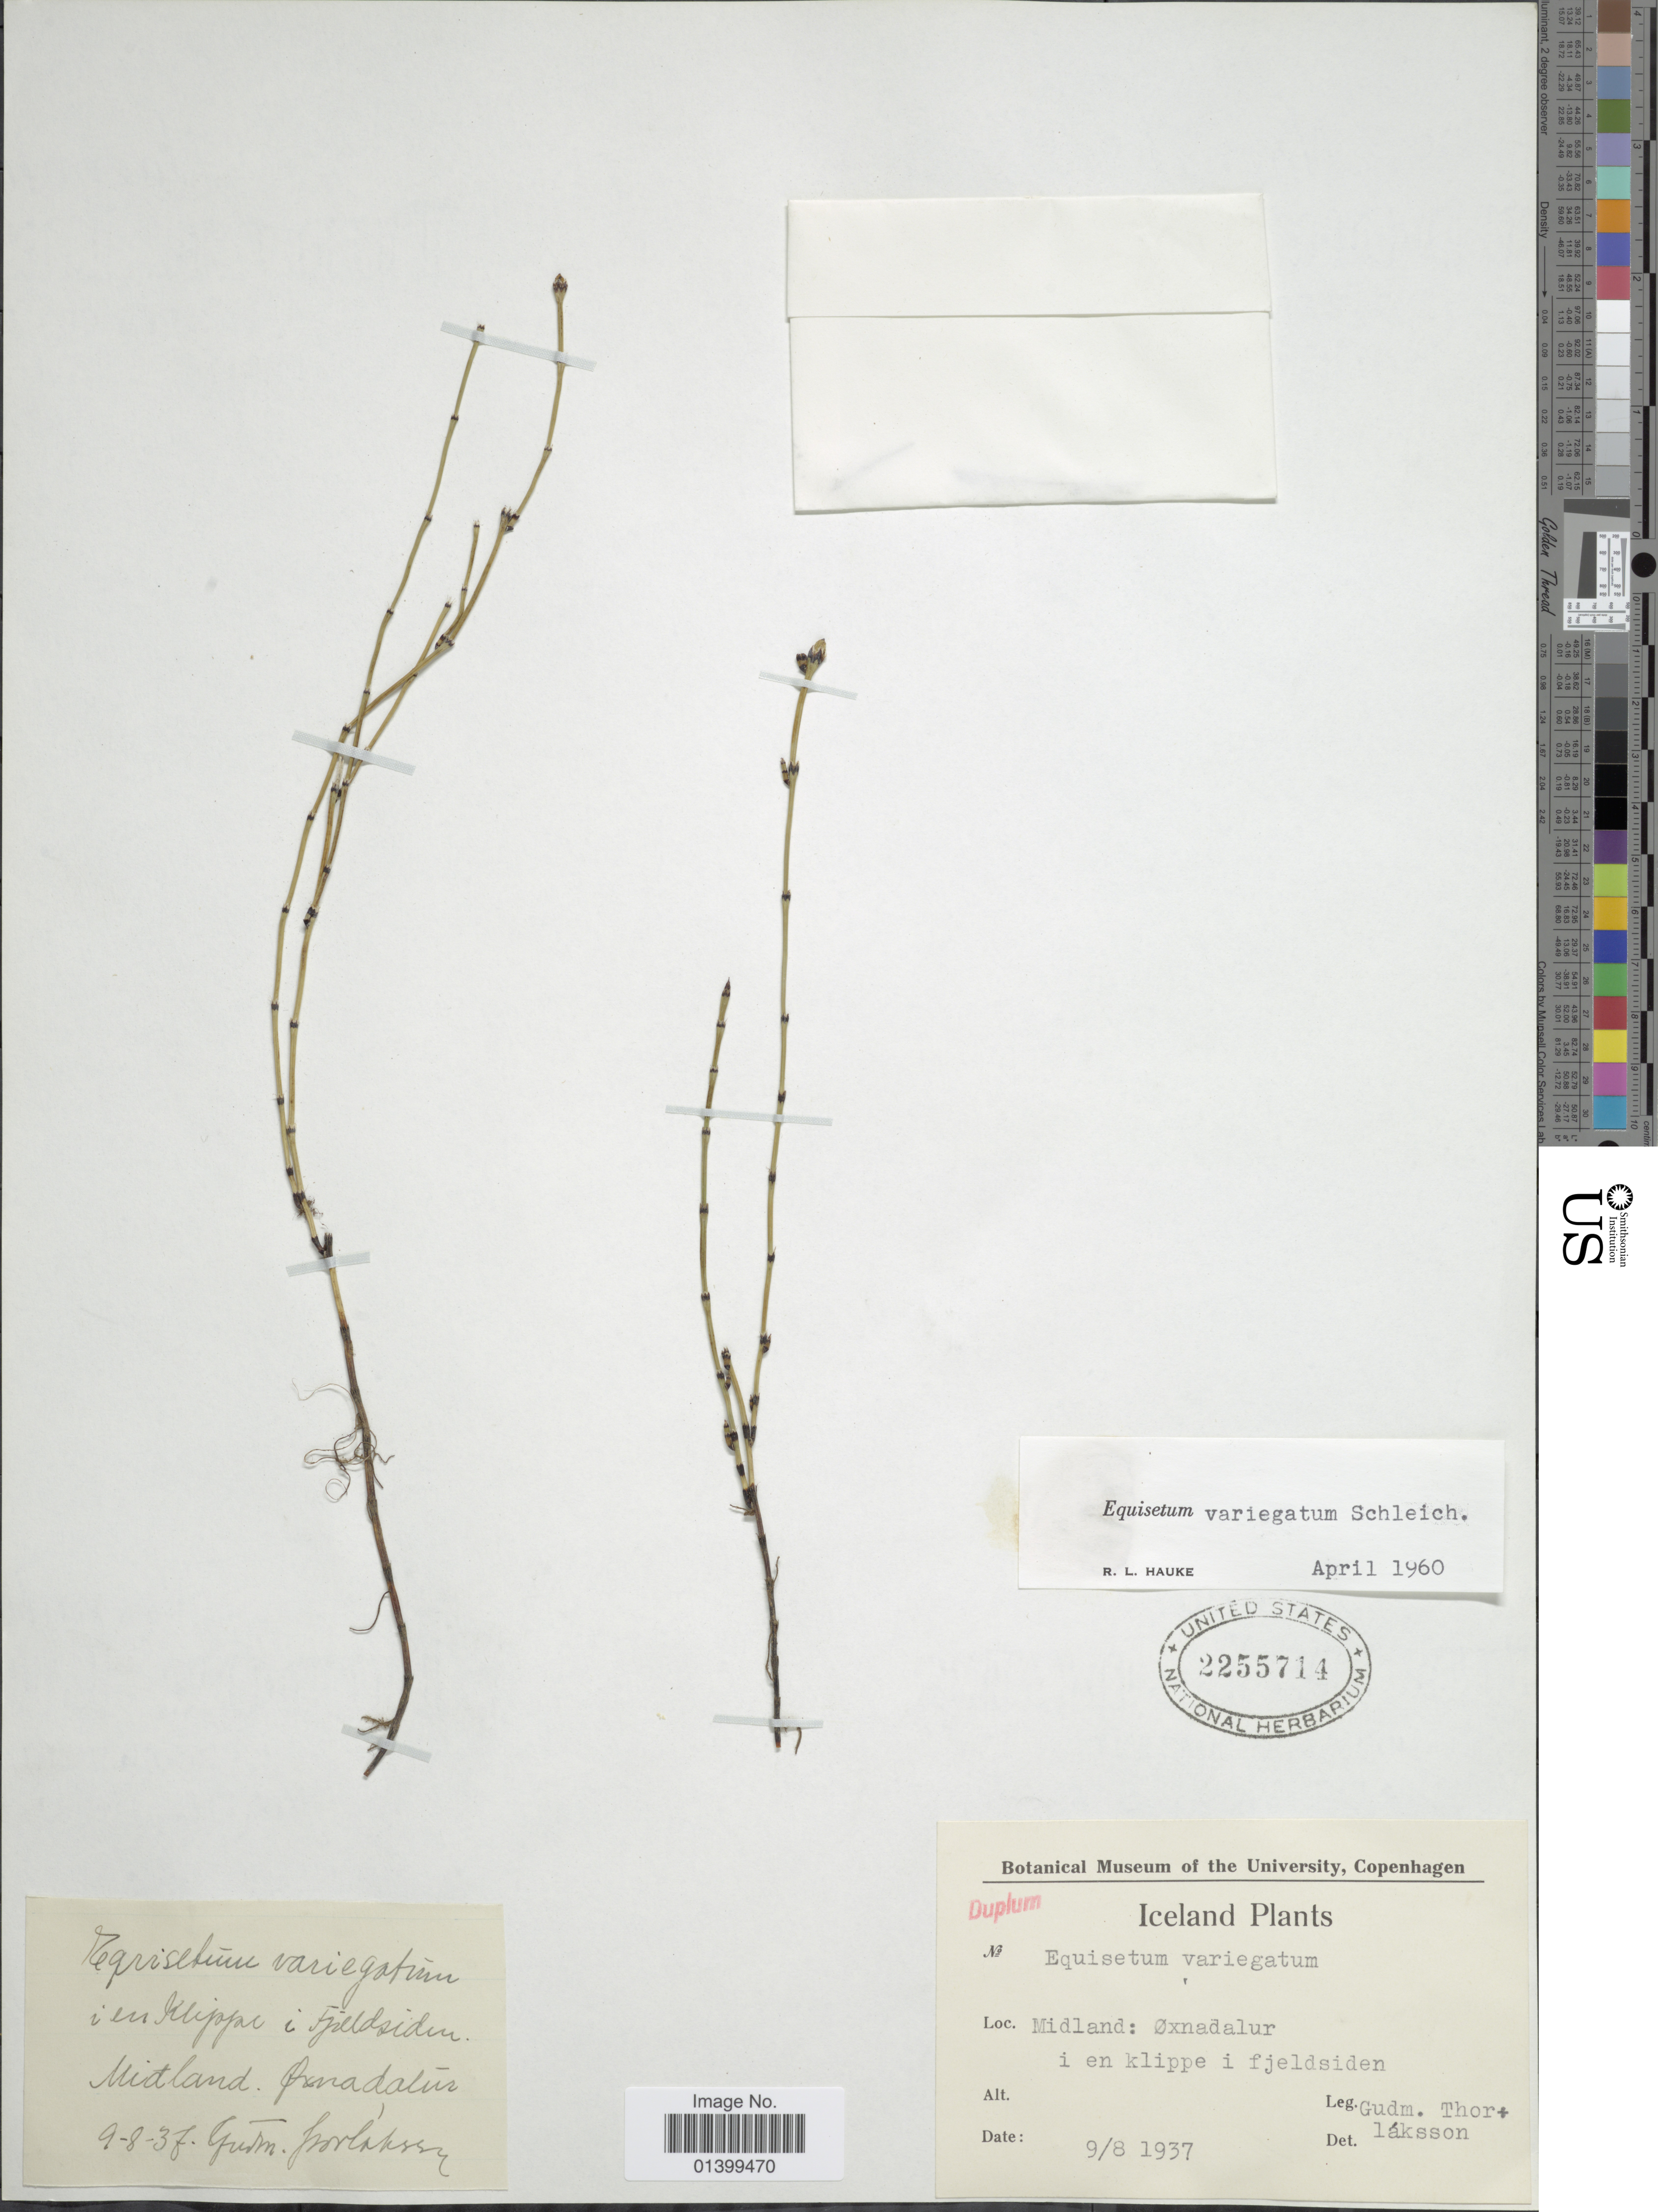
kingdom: Plantae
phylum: Tracheophyta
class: Polypodiopsida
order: Equisetales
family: Equisetaceae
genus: Equisetum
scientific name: Equisetum variegatum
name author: Schleich. ex F. Weber & D. Mohr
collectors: G. Thor & Láksson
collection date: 1937-08-09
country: Iceland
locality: Iceland Plants. Midland: Oxnadalur i en klippe i fjeldsiden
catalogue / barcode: US 2255714